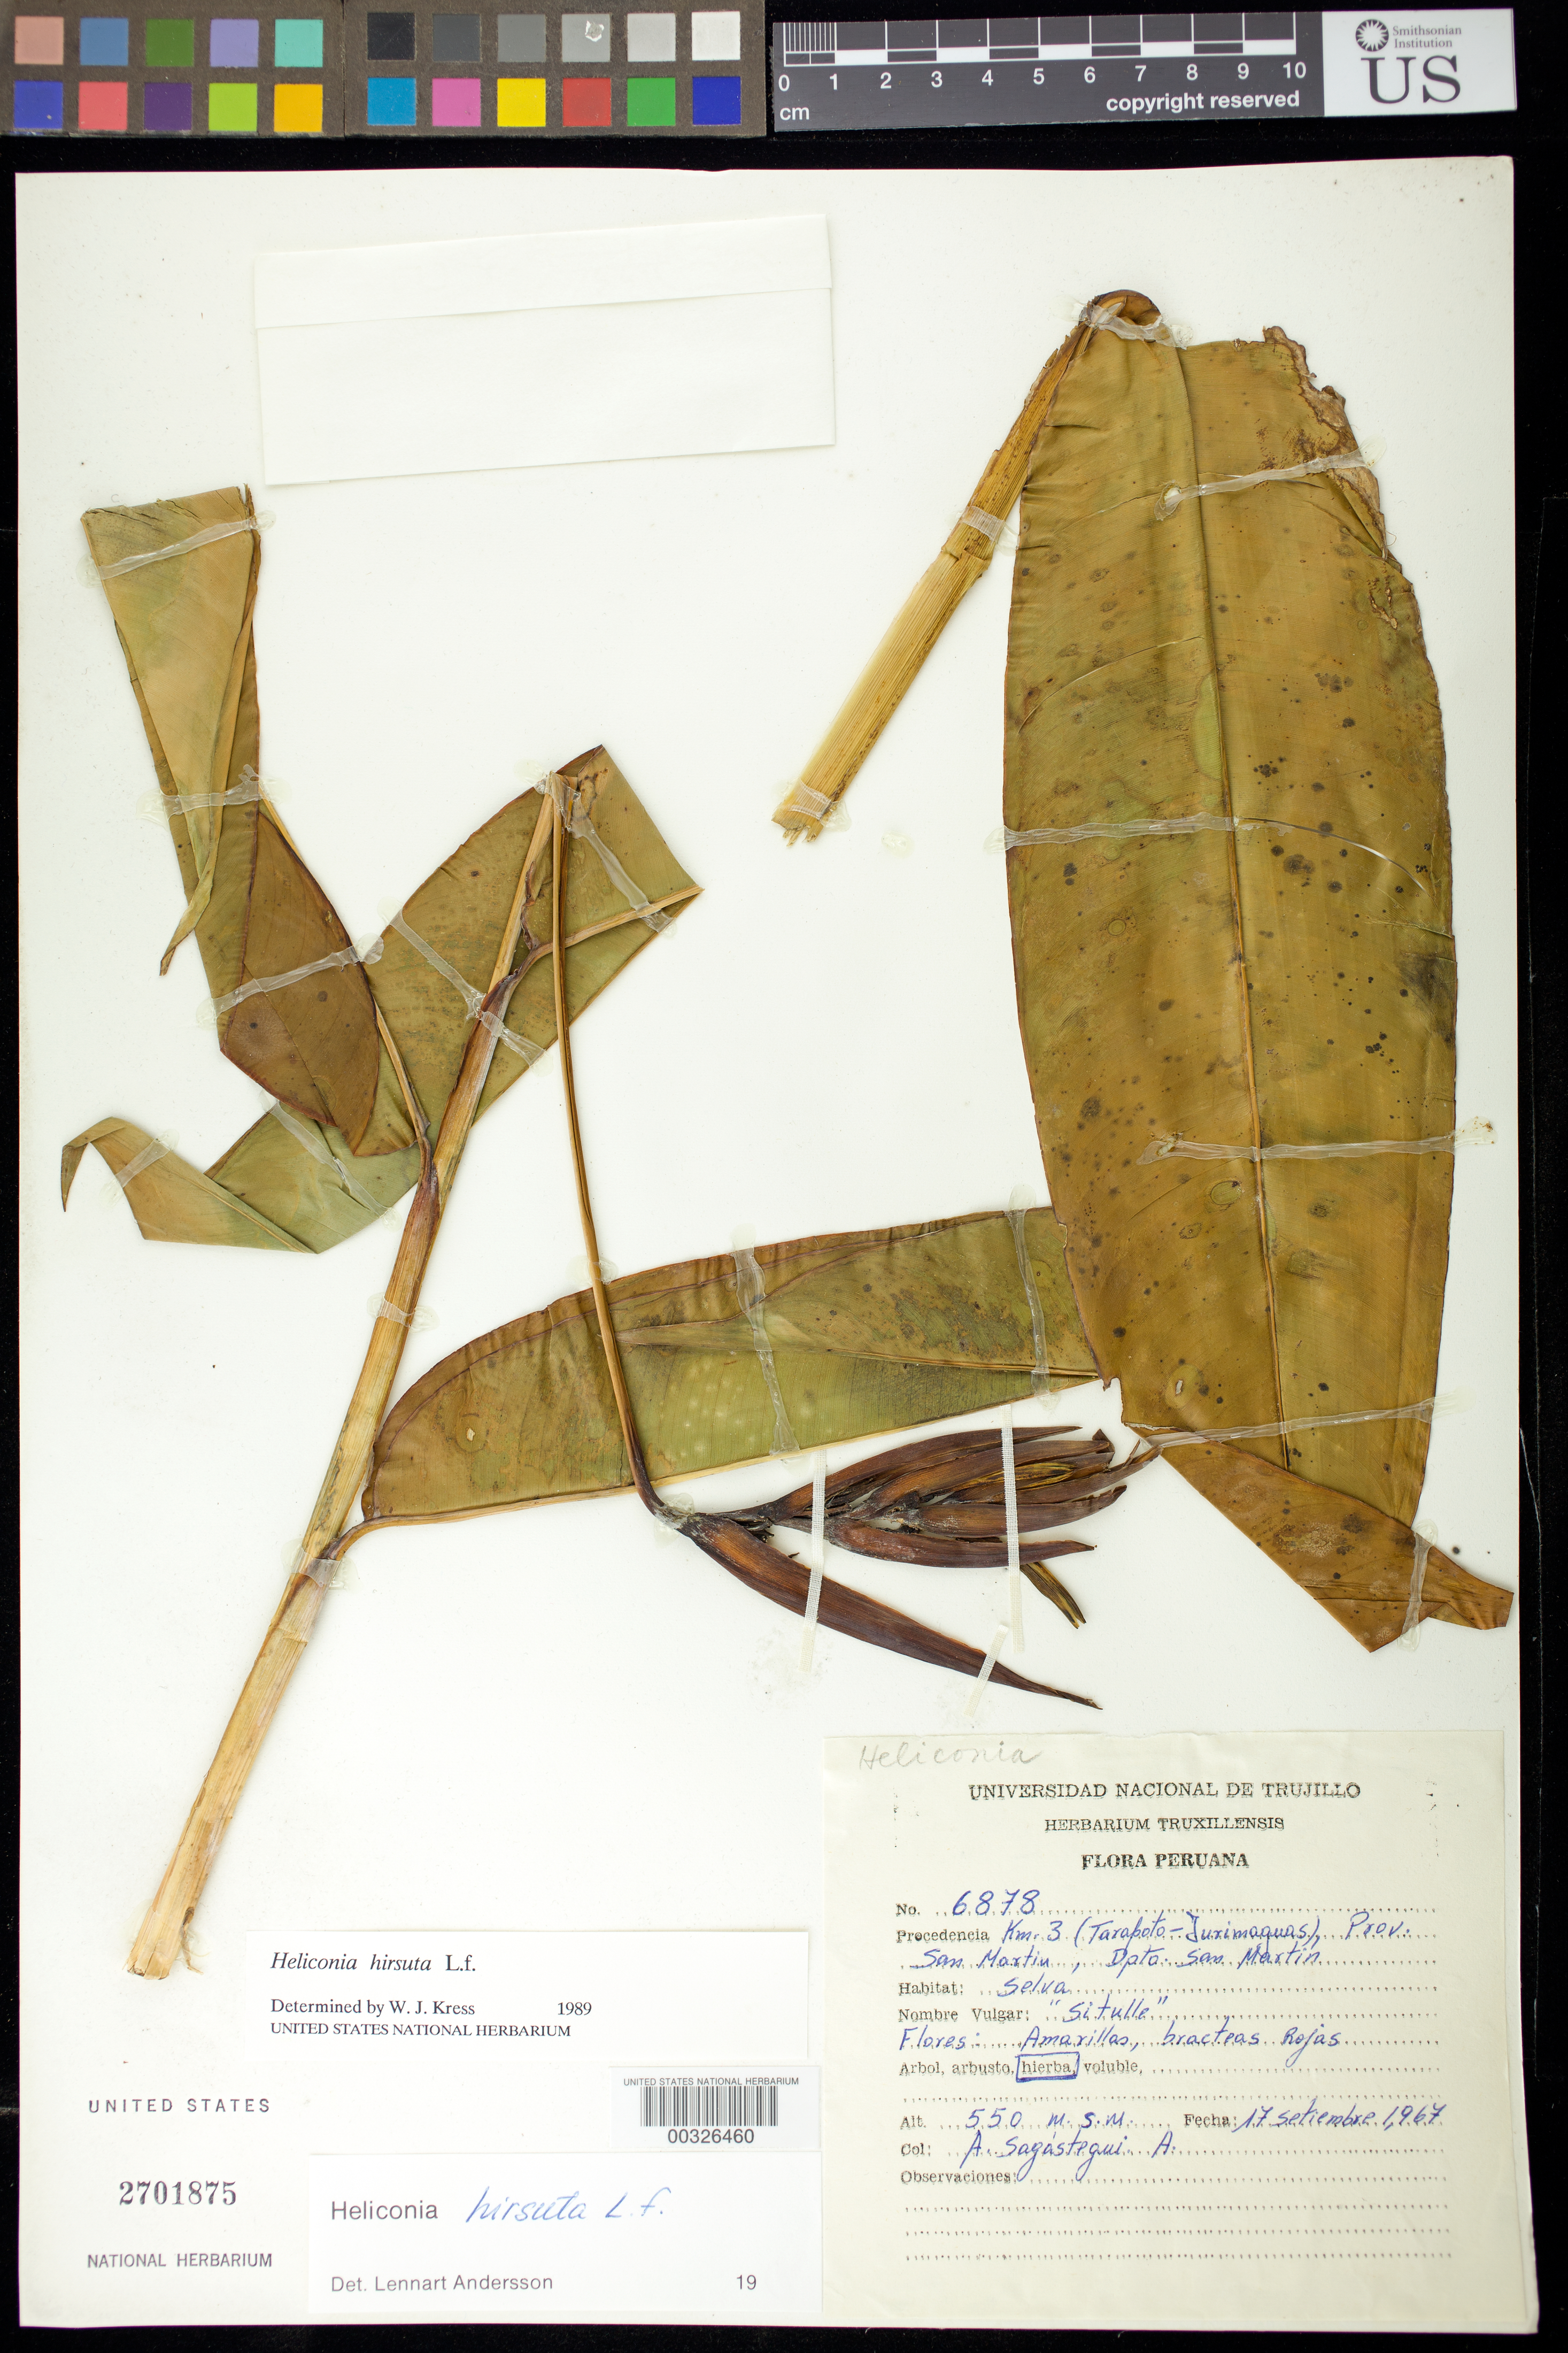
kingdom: Plantae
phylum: Tracheophyta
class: Liliopsida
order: Zingiberales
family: Heliconiaceae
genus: Heliconia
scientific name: Heliconia hirsuta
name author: L. f.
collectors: A. Sagástegui A.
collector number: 6878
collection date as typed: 17 Sep 1967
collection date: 1967-09-17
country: Peru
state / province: San Martín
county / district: San Martín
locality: Km 3 (tarapoto-jurimaguas)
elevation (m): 550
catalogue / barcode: US 2701875